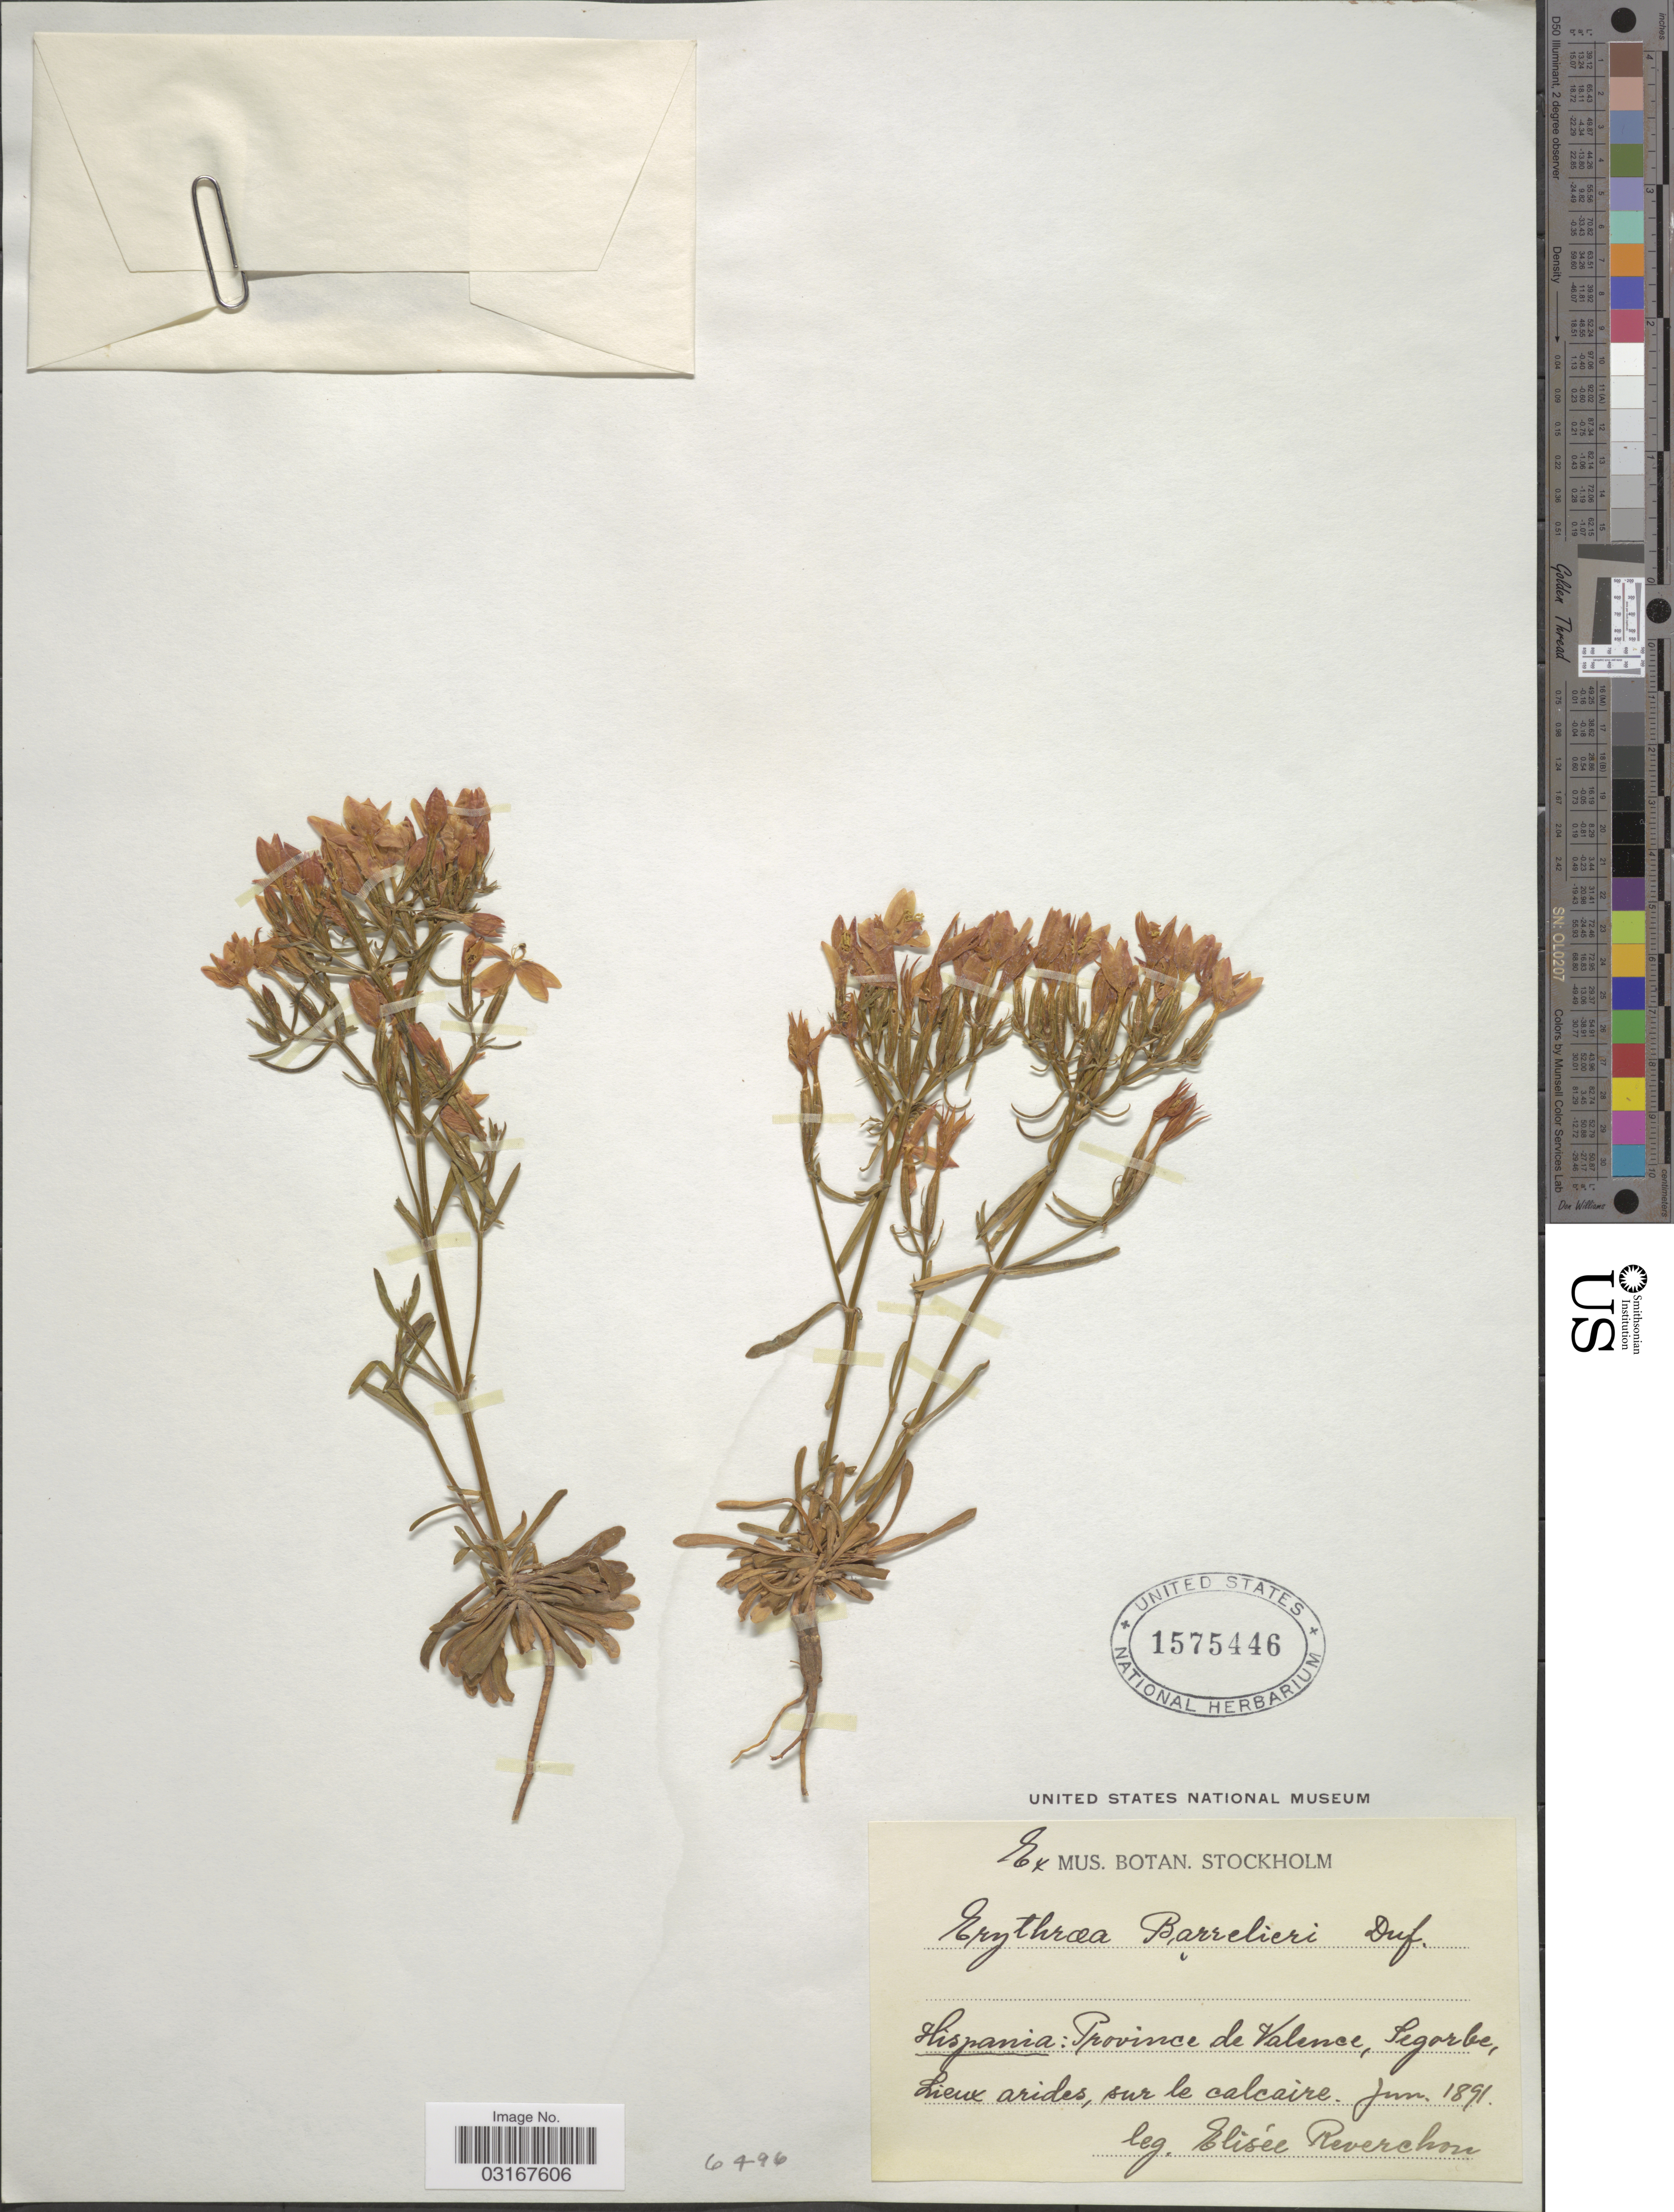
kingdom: Plantae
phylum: Tracheophyta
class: Magnoliopsida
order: Gentianales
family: Gentianaceae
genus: Erythraea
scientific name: Erythraea barrelieri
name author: Dufour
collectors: E. Reverchon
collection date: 1891-06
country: Spain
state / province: Valenciana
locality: Hispania: Province de Valence, Segorbe.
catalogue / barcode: US 1575446